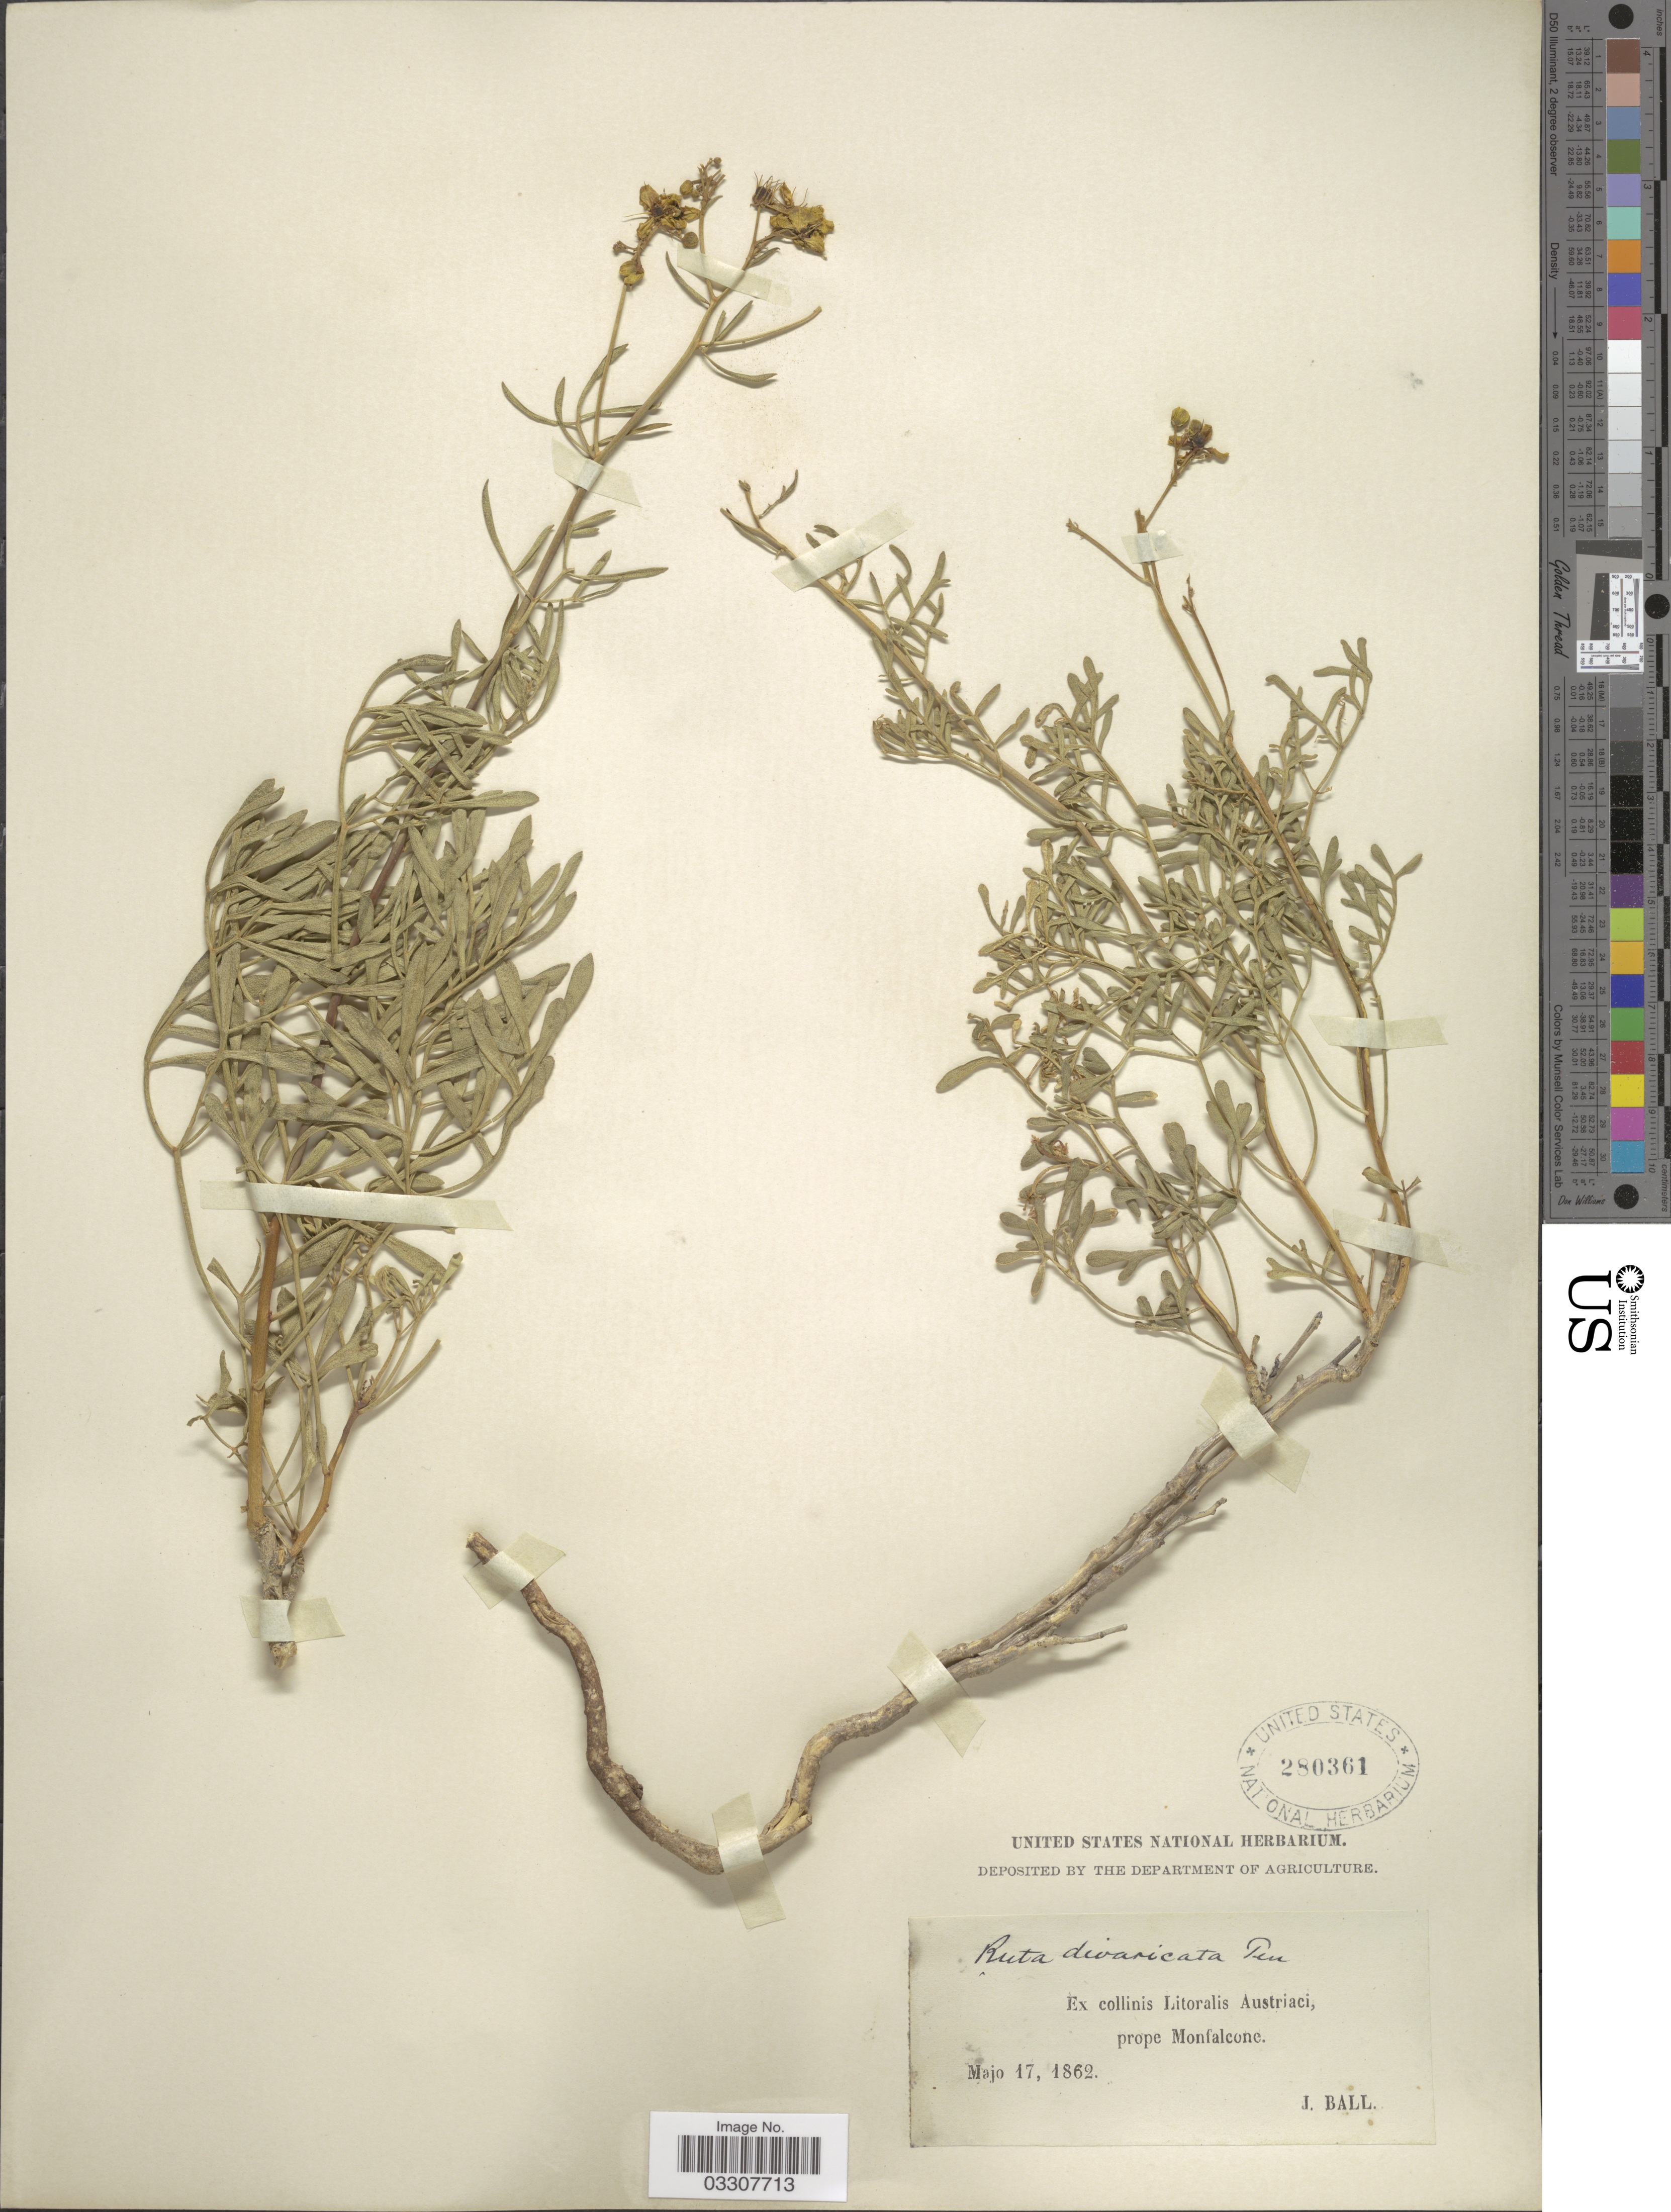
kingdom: Plantae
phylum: Tracheophyta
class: Magnoliopsida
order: Sapindales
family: Rutaceae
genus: Ruta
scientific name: Ruta graveolens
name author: L.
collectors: J. Ball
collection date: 1862-05-17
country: Italy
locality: Ex collinis Litoralis Austriaci, prope Monfalcone.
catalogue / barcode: US 280361